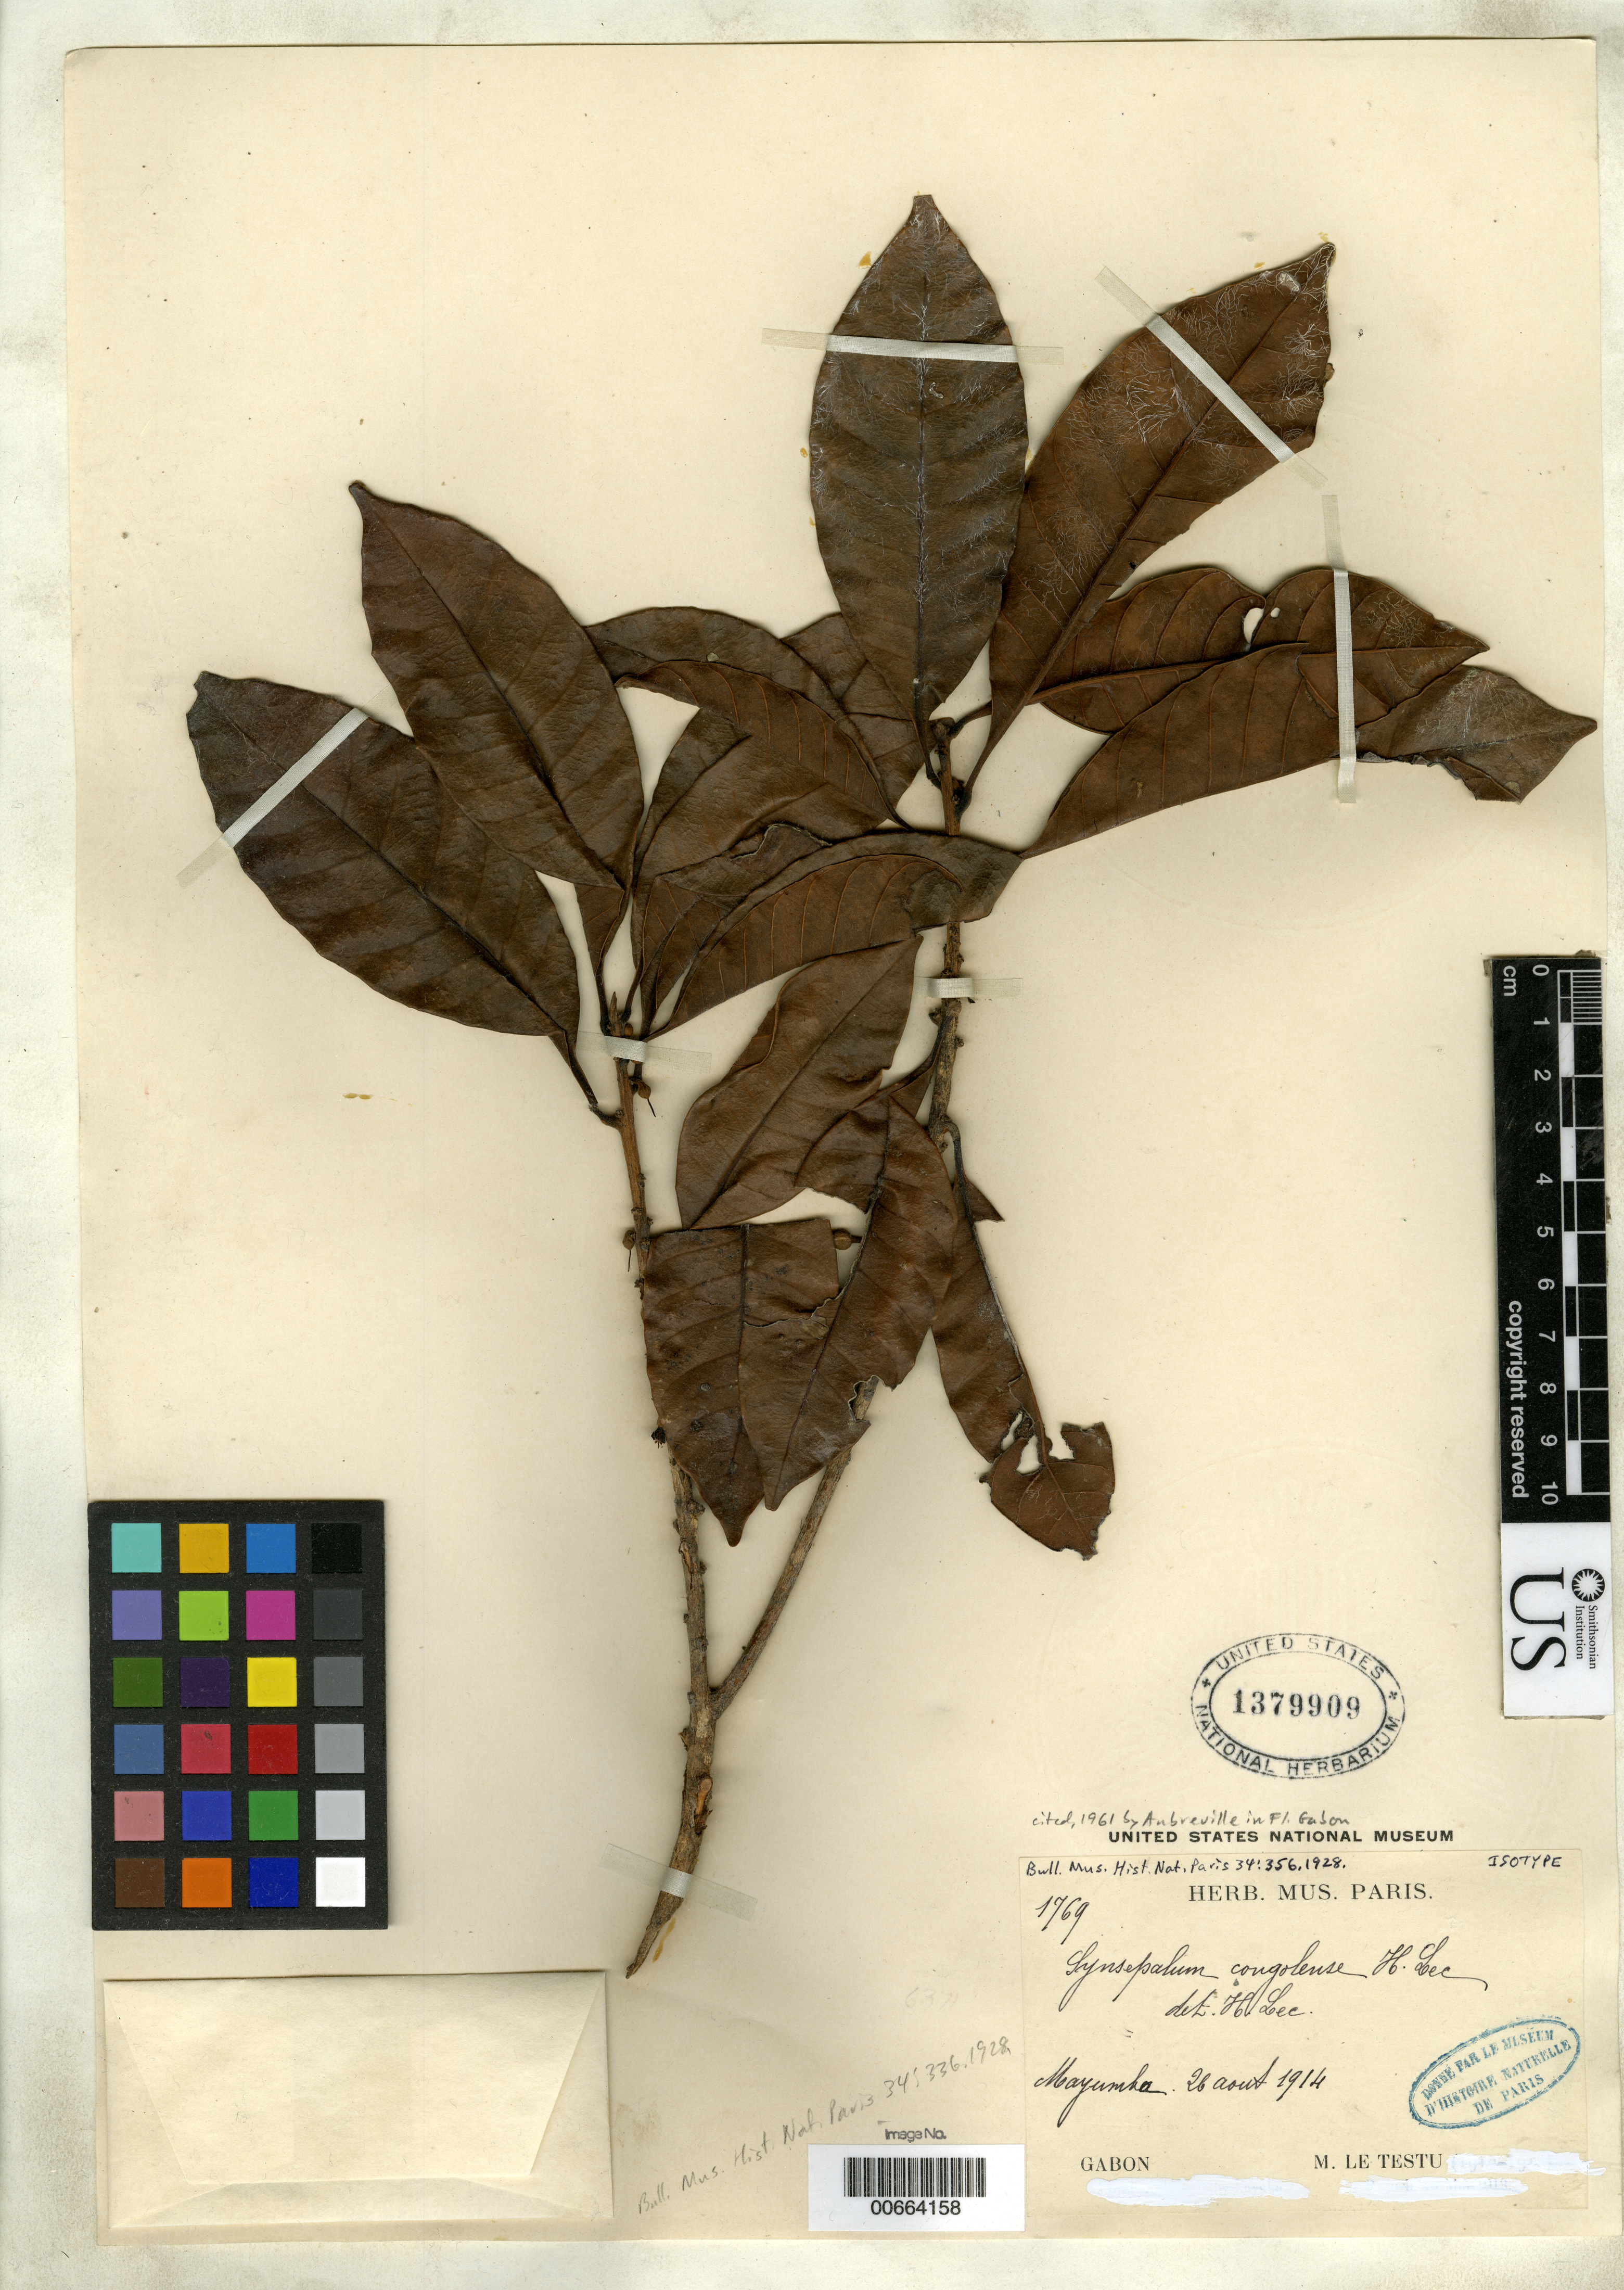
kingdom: Plantae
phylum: Tracheophyta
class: Magnoliopsida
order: Ericales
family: Sapotaceae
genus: Synsepalum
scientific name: Synsepalum congolense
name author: Lecomte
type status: Isotype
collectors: G. Le Testu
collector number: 1769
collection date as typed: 26 Aug 1914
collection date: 1914-08-26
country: Gabon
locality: Mayumba.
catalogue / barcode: US 1379909